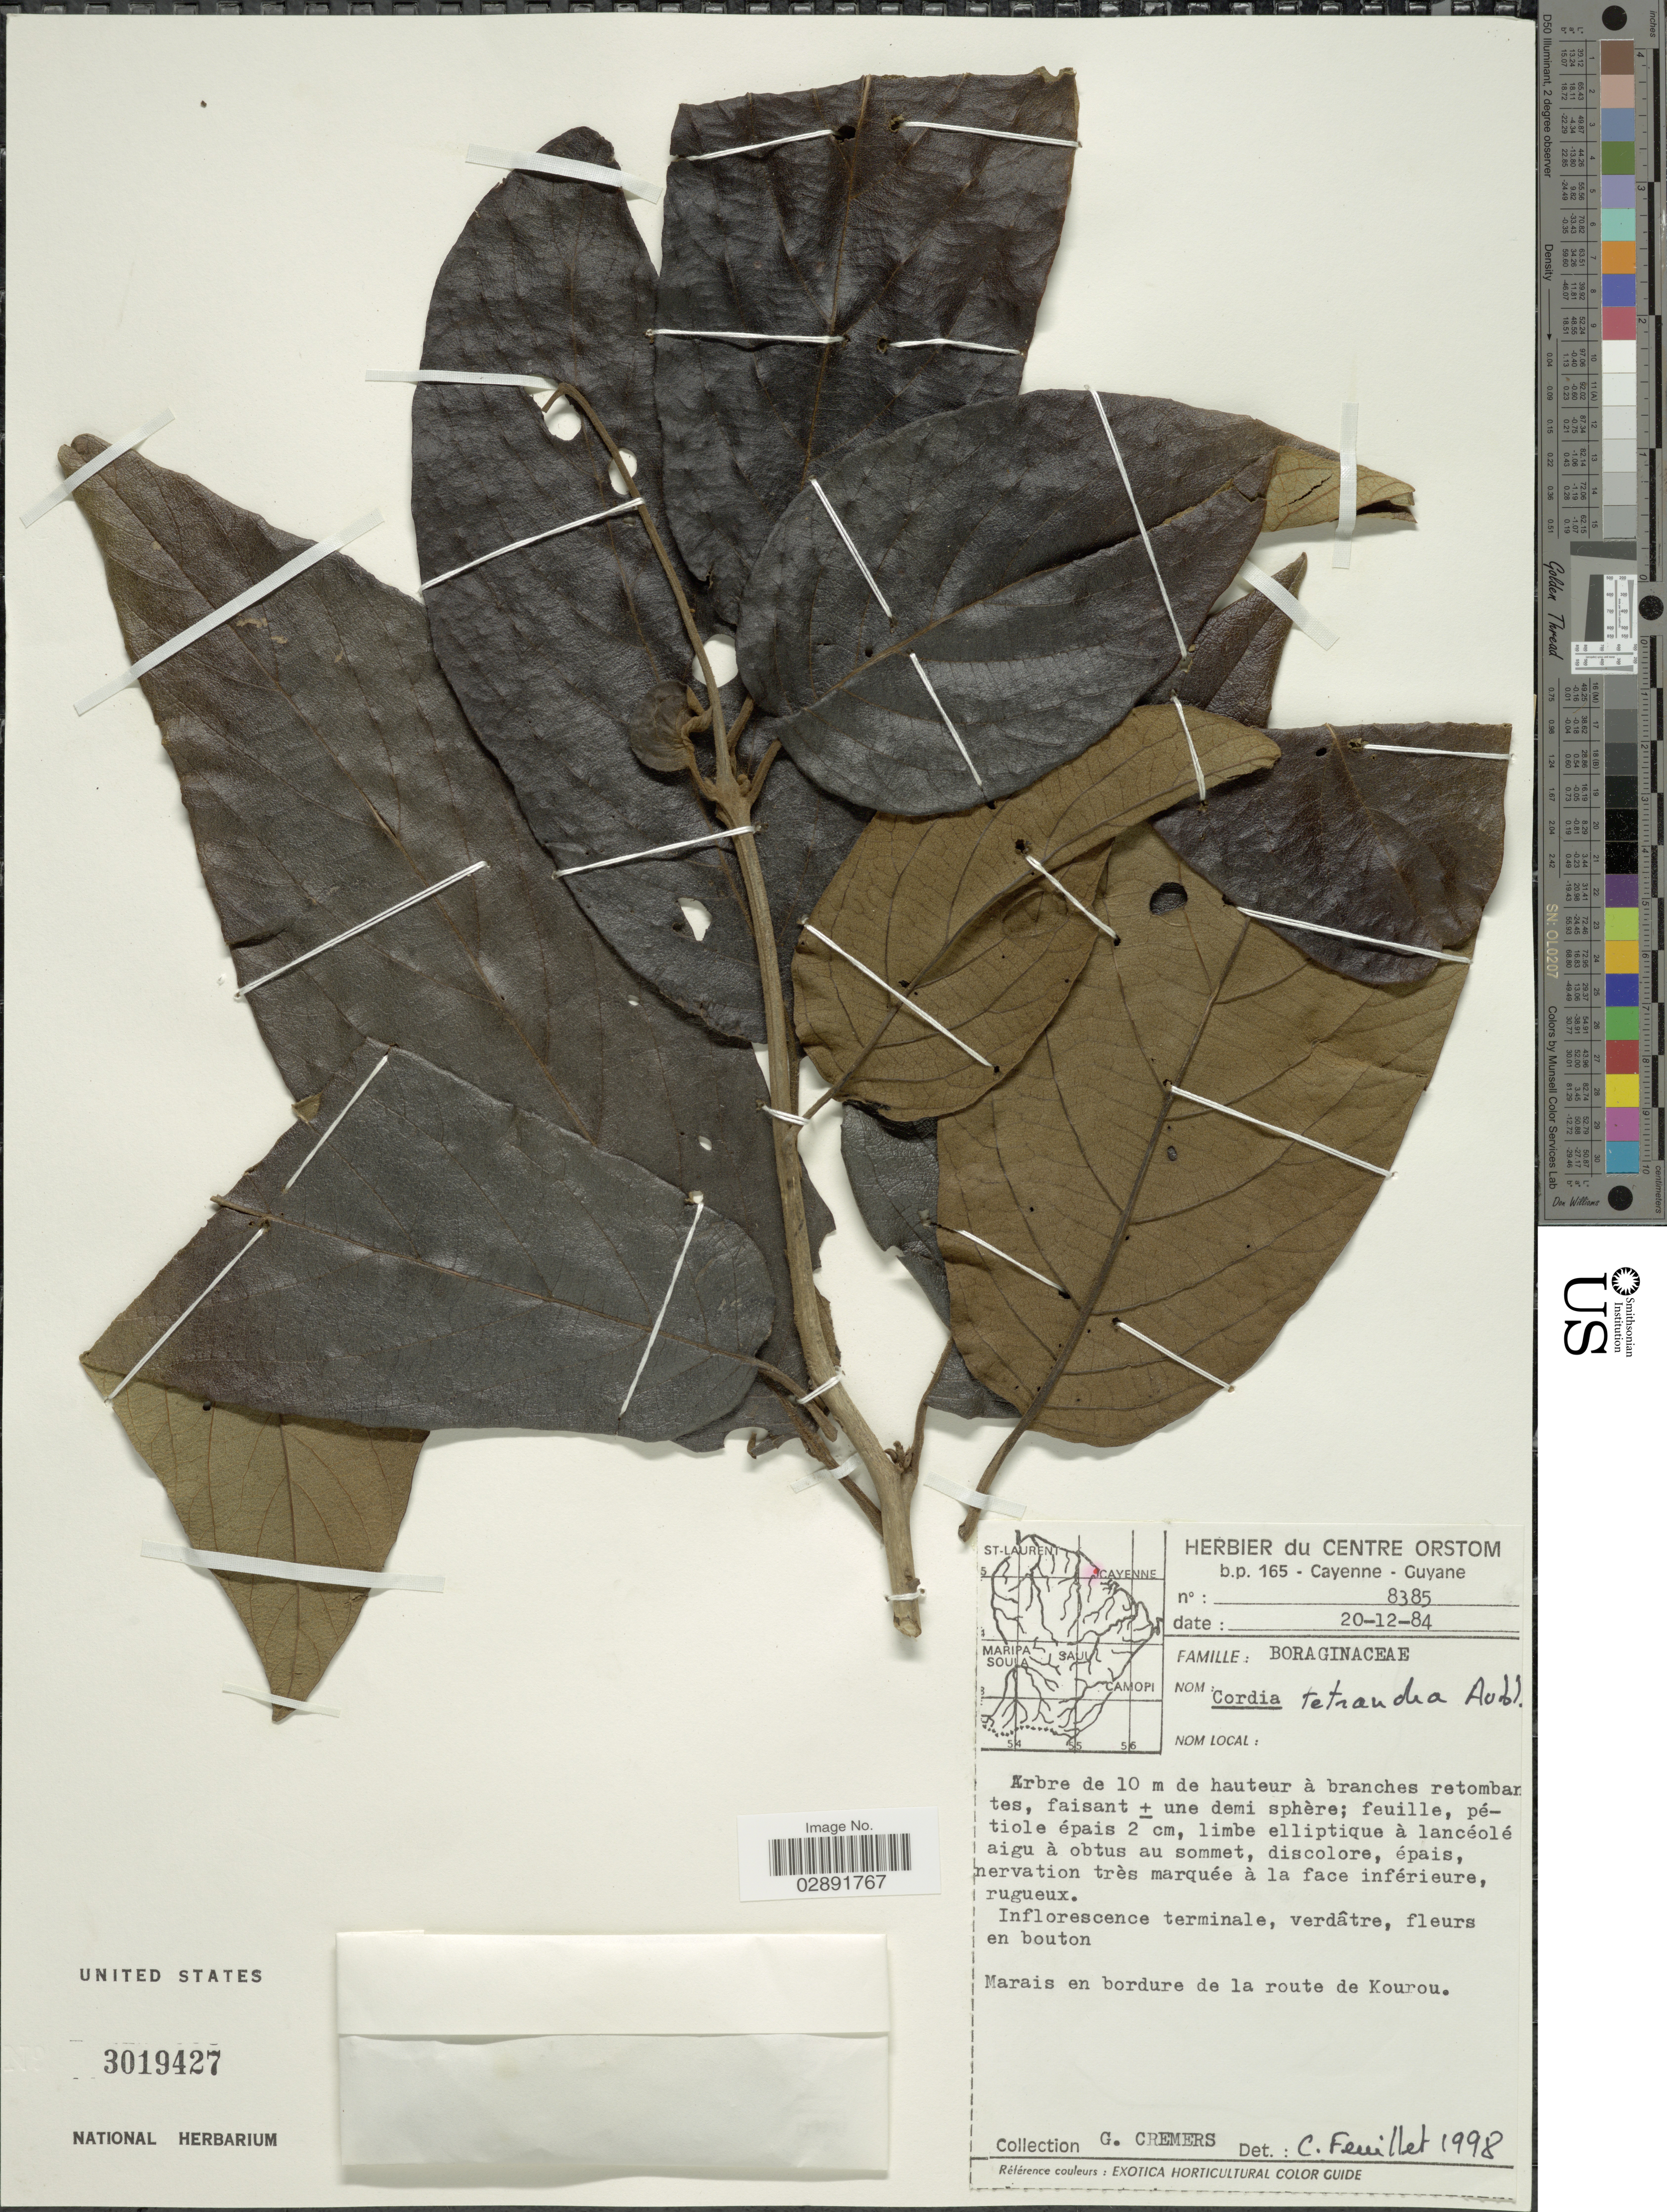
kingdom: Plantae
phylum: Tracheophyta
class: Magnoliopsida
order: Boraginales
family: Cordiaceae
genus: Cordia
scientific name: Cordia tetrandra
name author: Aubl.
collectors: G. Cremers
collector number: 8385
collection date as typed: Transcribed d/m/y: 20/12/84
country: Guyana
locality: Marais en bordure de la route de Kourou.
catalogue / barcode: US 3019427